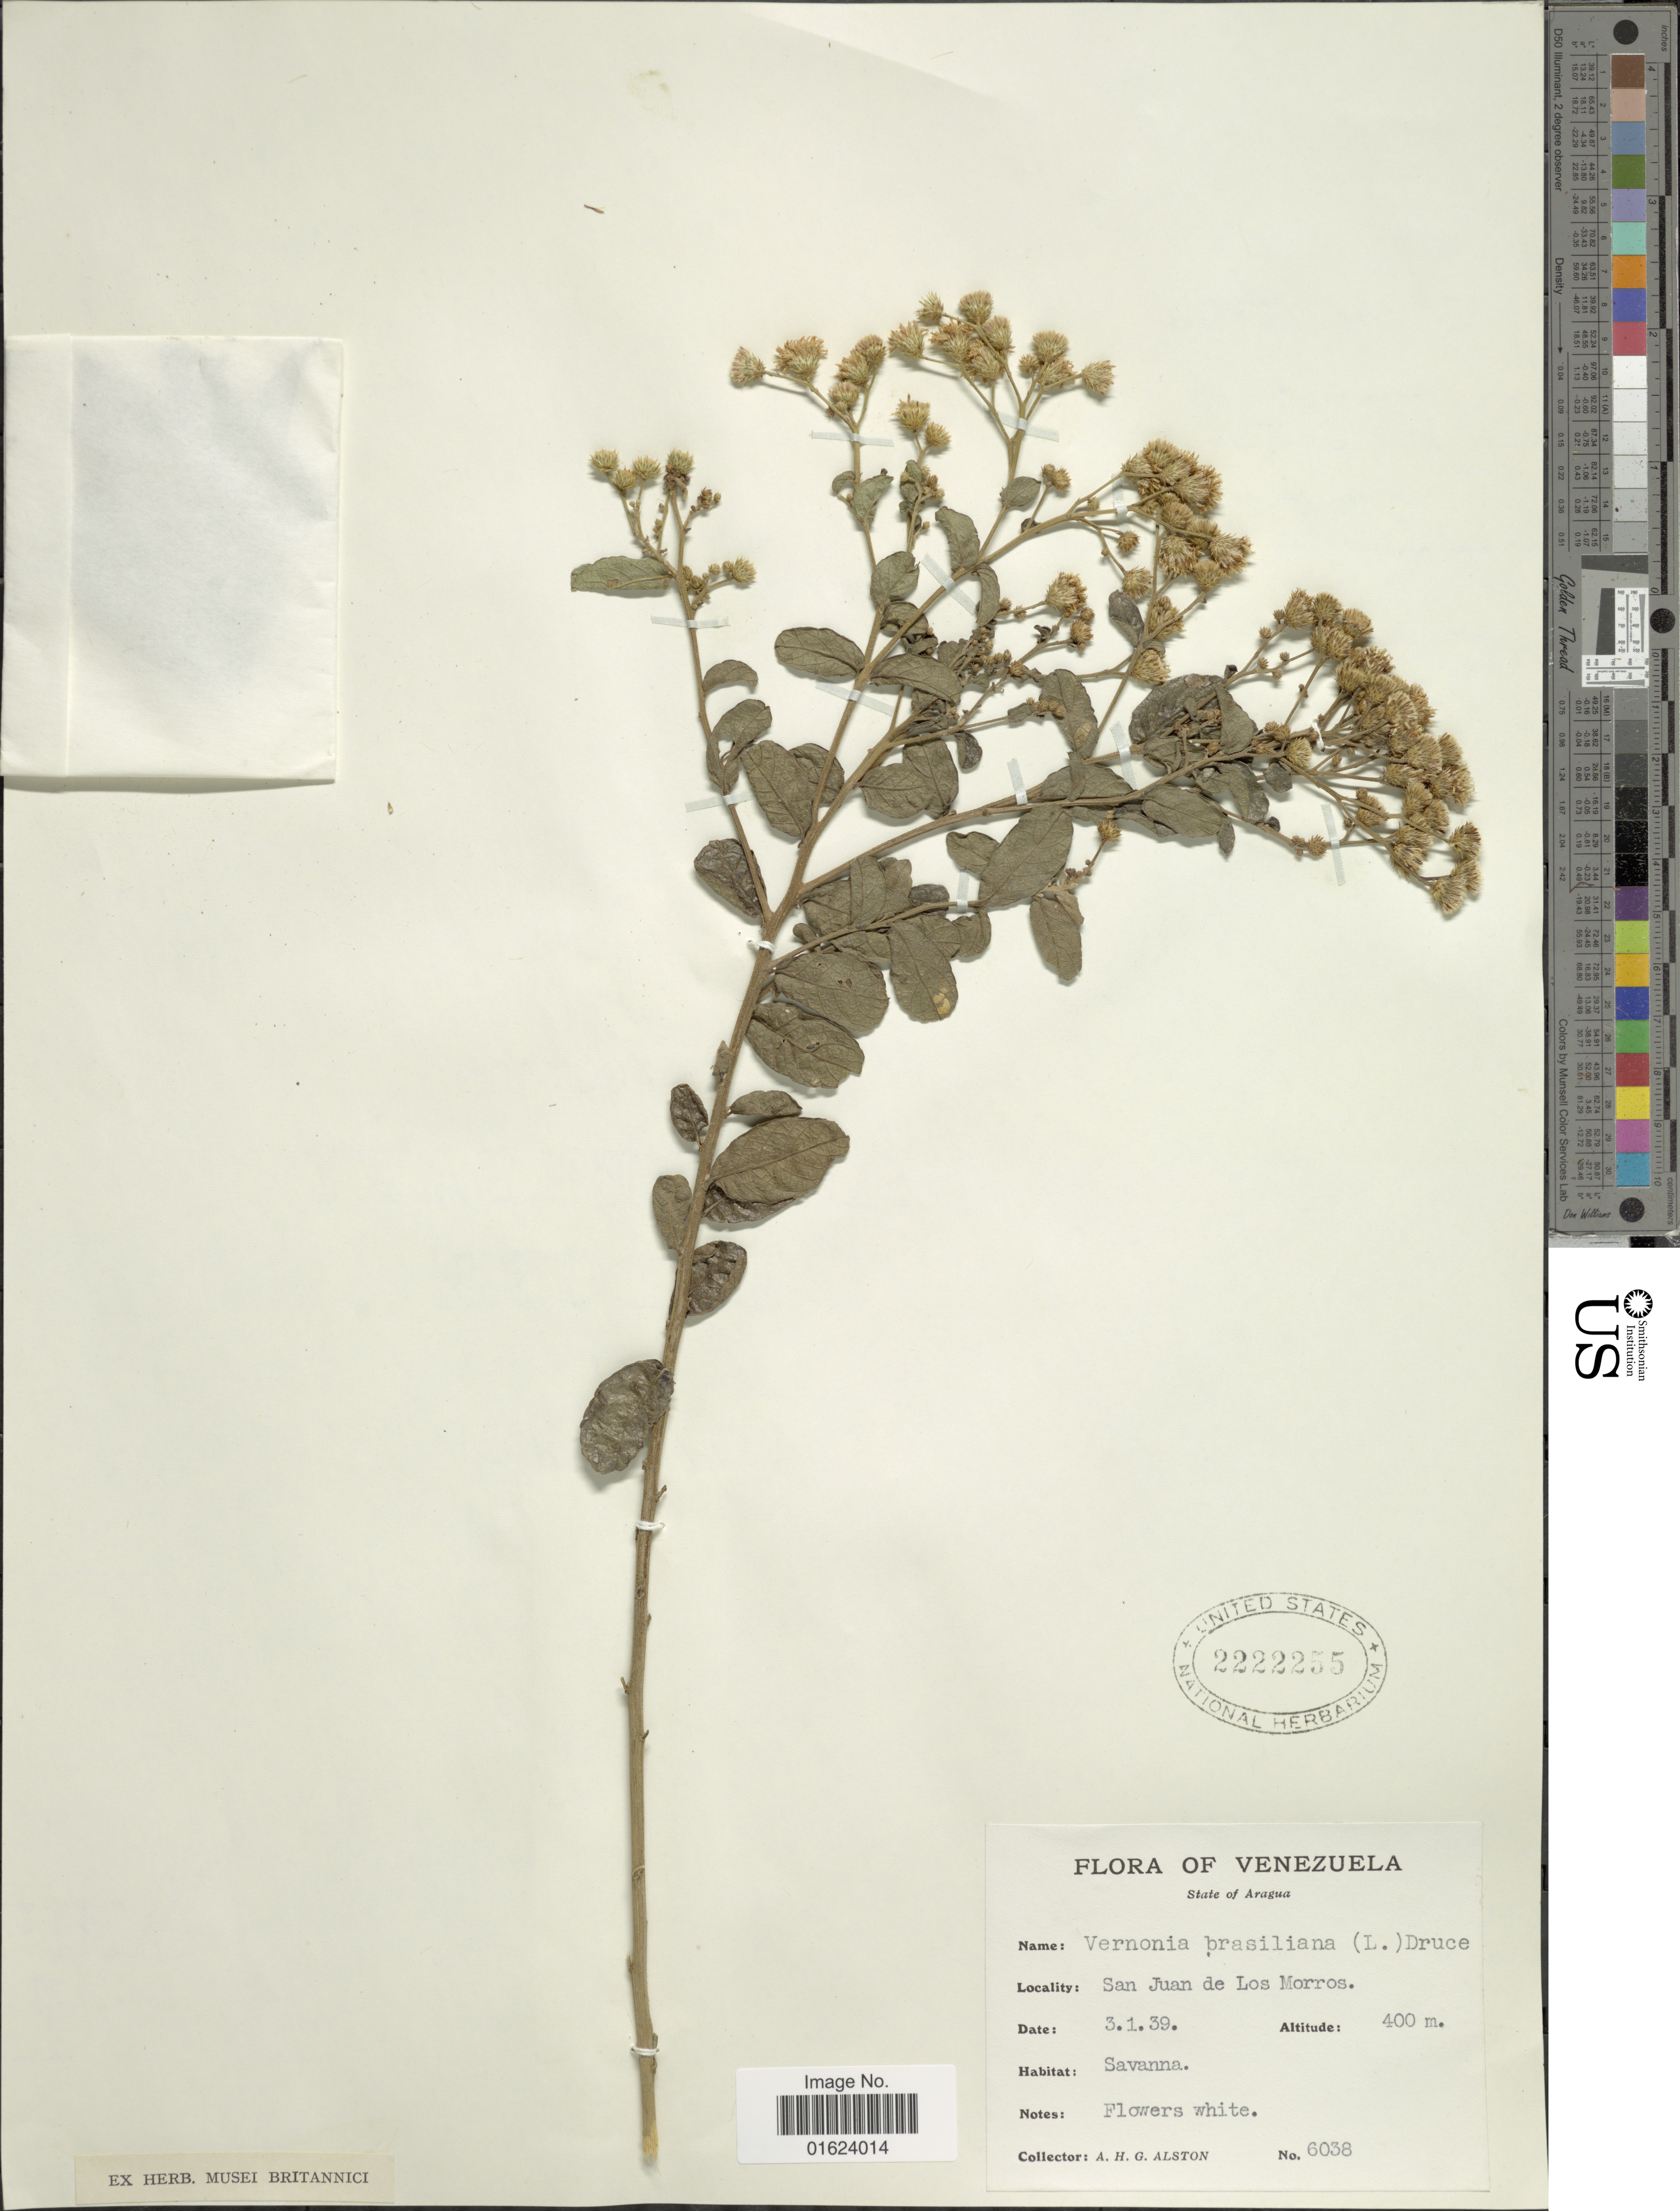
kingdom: Plantae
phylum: Tracheophyta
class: Magnoliopsida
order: Asterales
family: Asteraceae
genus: Vernonia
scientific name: Vernonia brasiliana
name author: (L.) Druce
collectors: A. H. Alston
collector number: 6038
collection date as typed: Transcribed d/m/y: 3/1/39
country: Venezuela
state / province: Aragua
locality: State of Aragua. San Juan de Los Morros.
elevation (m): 400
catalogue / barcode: US 2222255